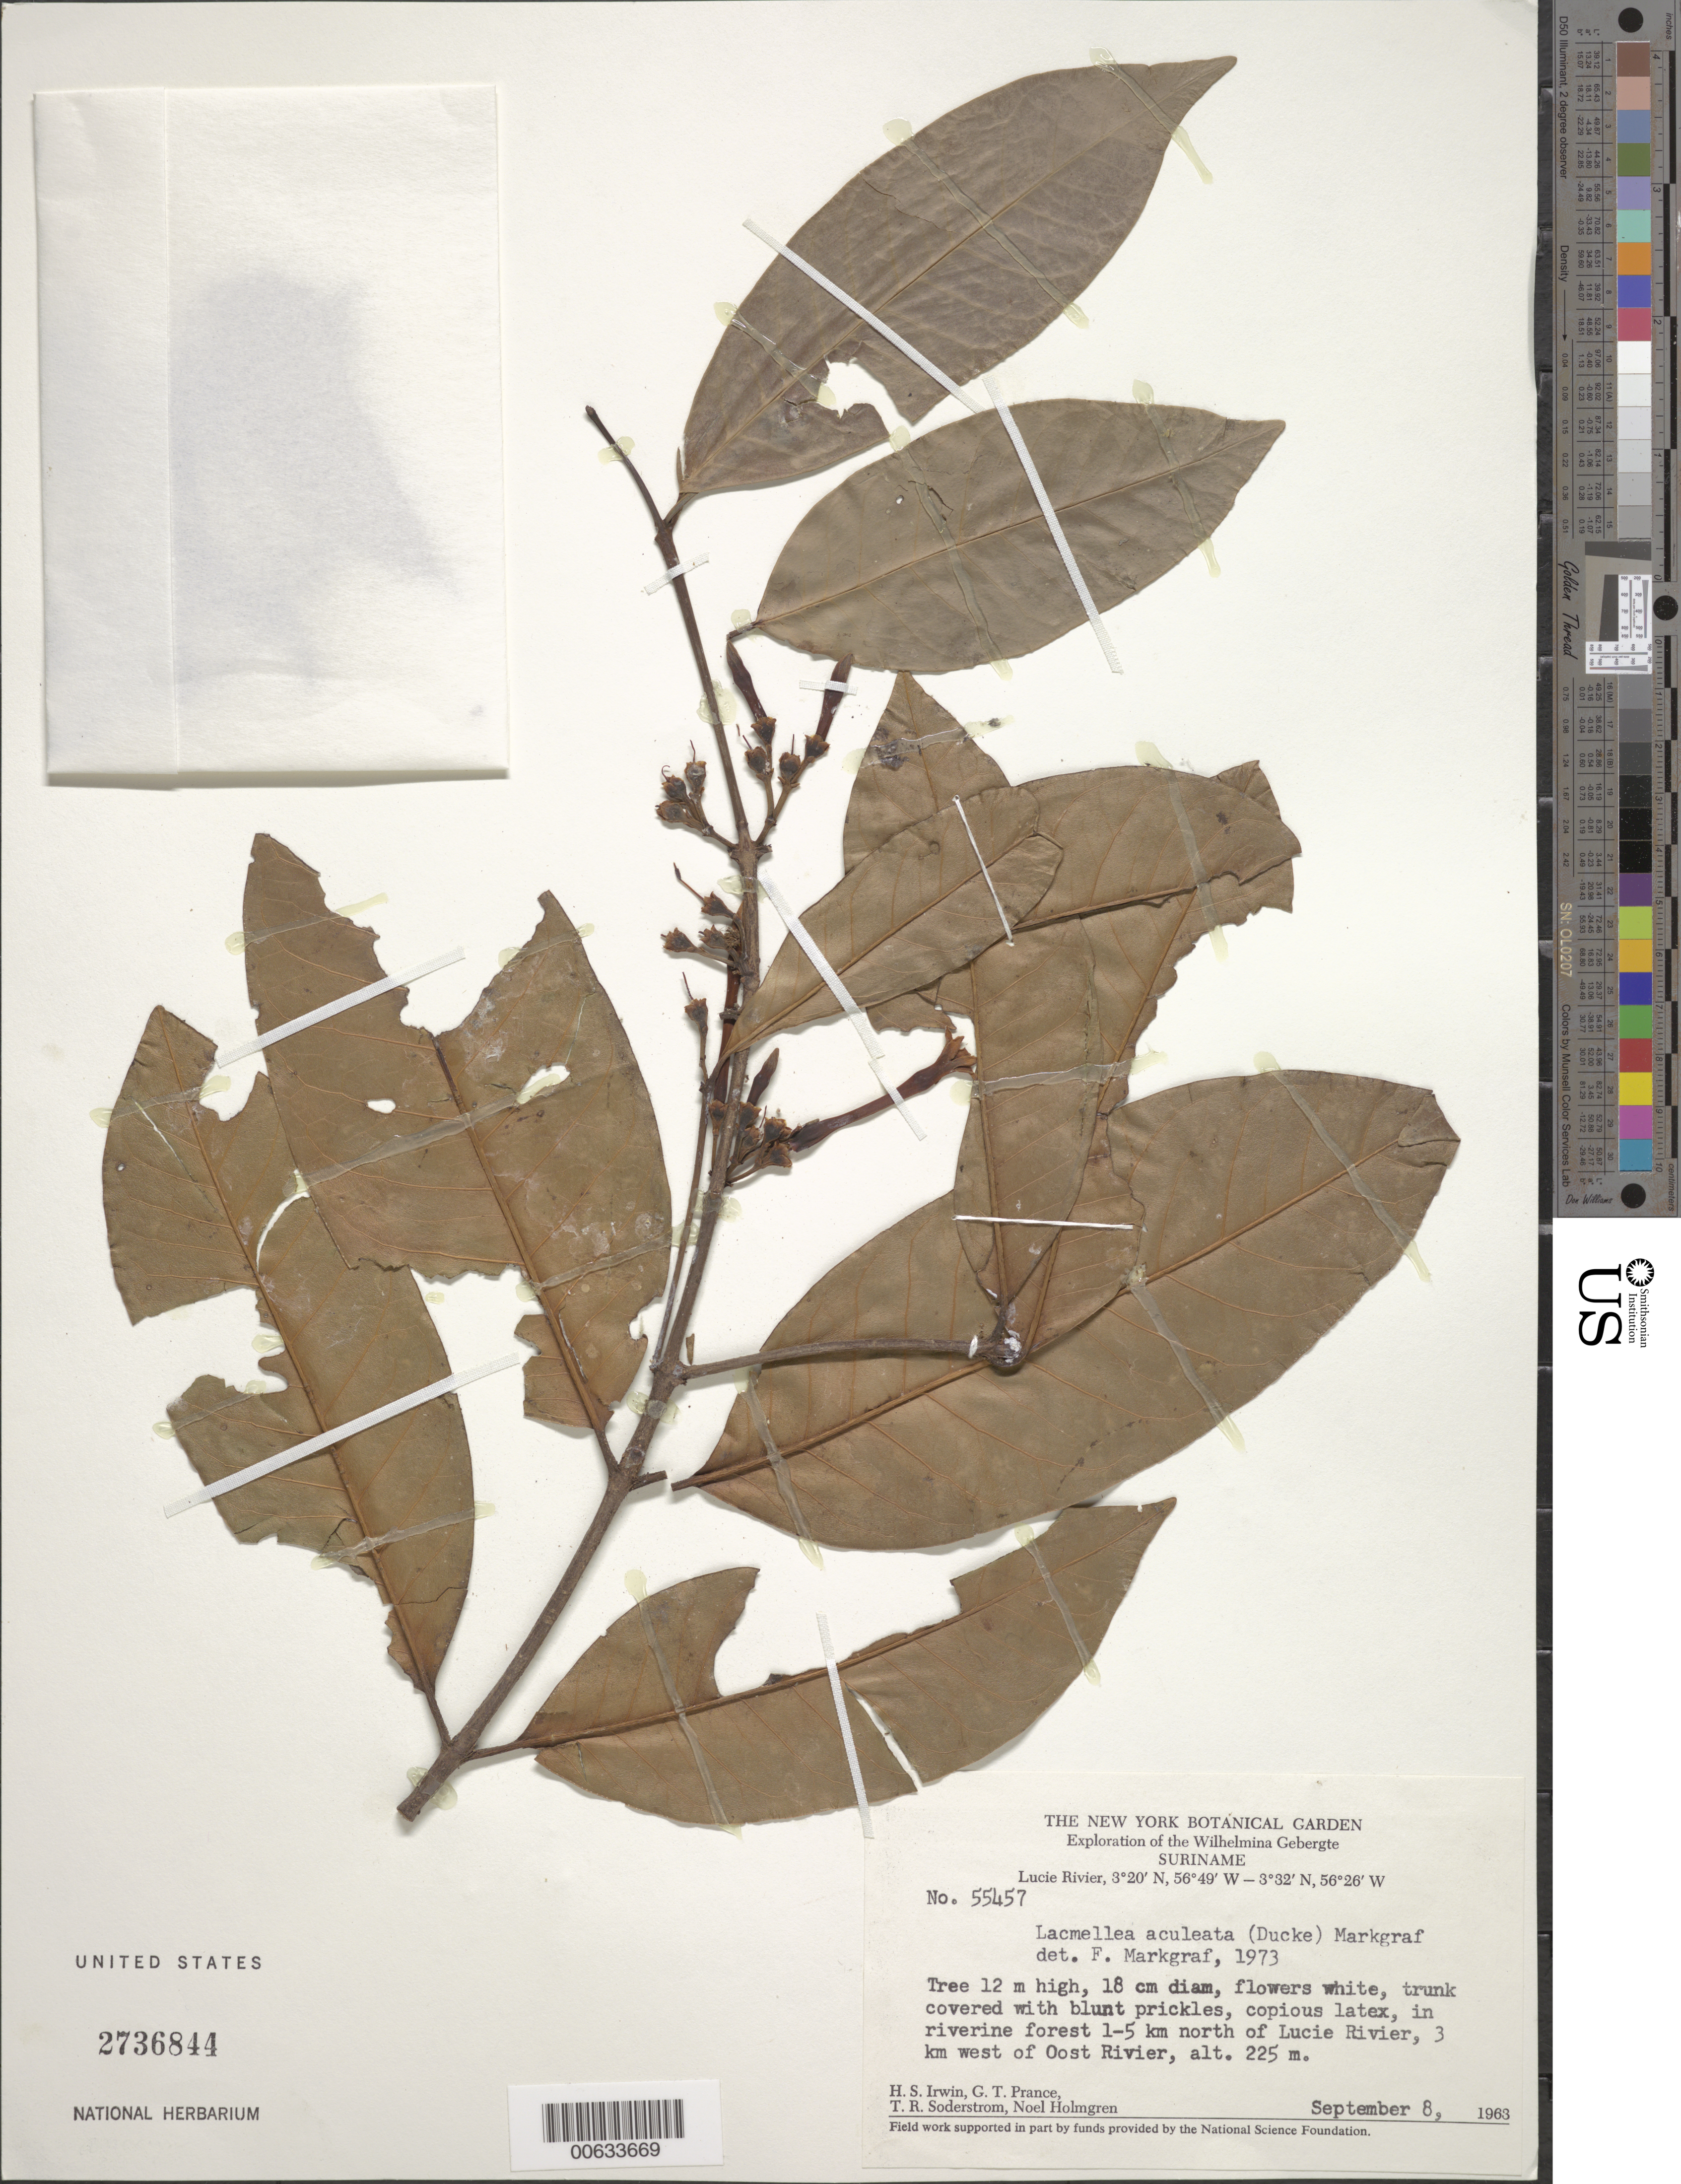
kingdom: Plantae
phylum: Tracheophyta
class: Magnoliopsida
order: Gentianales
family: Apocynaceae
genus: Lacmellea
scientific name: Lacmellea aculeata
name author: (Ducke) Monach.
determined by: Markgraf, Friedrich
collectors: H. Irwin, G. T. Prance, T. R. Soderstrom & N. H. Holmgren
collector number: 55457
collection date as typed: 8-Sep-63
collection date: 1963-09-08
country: Suriname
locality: Lucie R., 1 - 5 km N of, 3 km W of Oost R., Wilhelmina Gebergte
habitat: Riverine forest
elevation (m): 225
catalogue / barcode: US 2736844